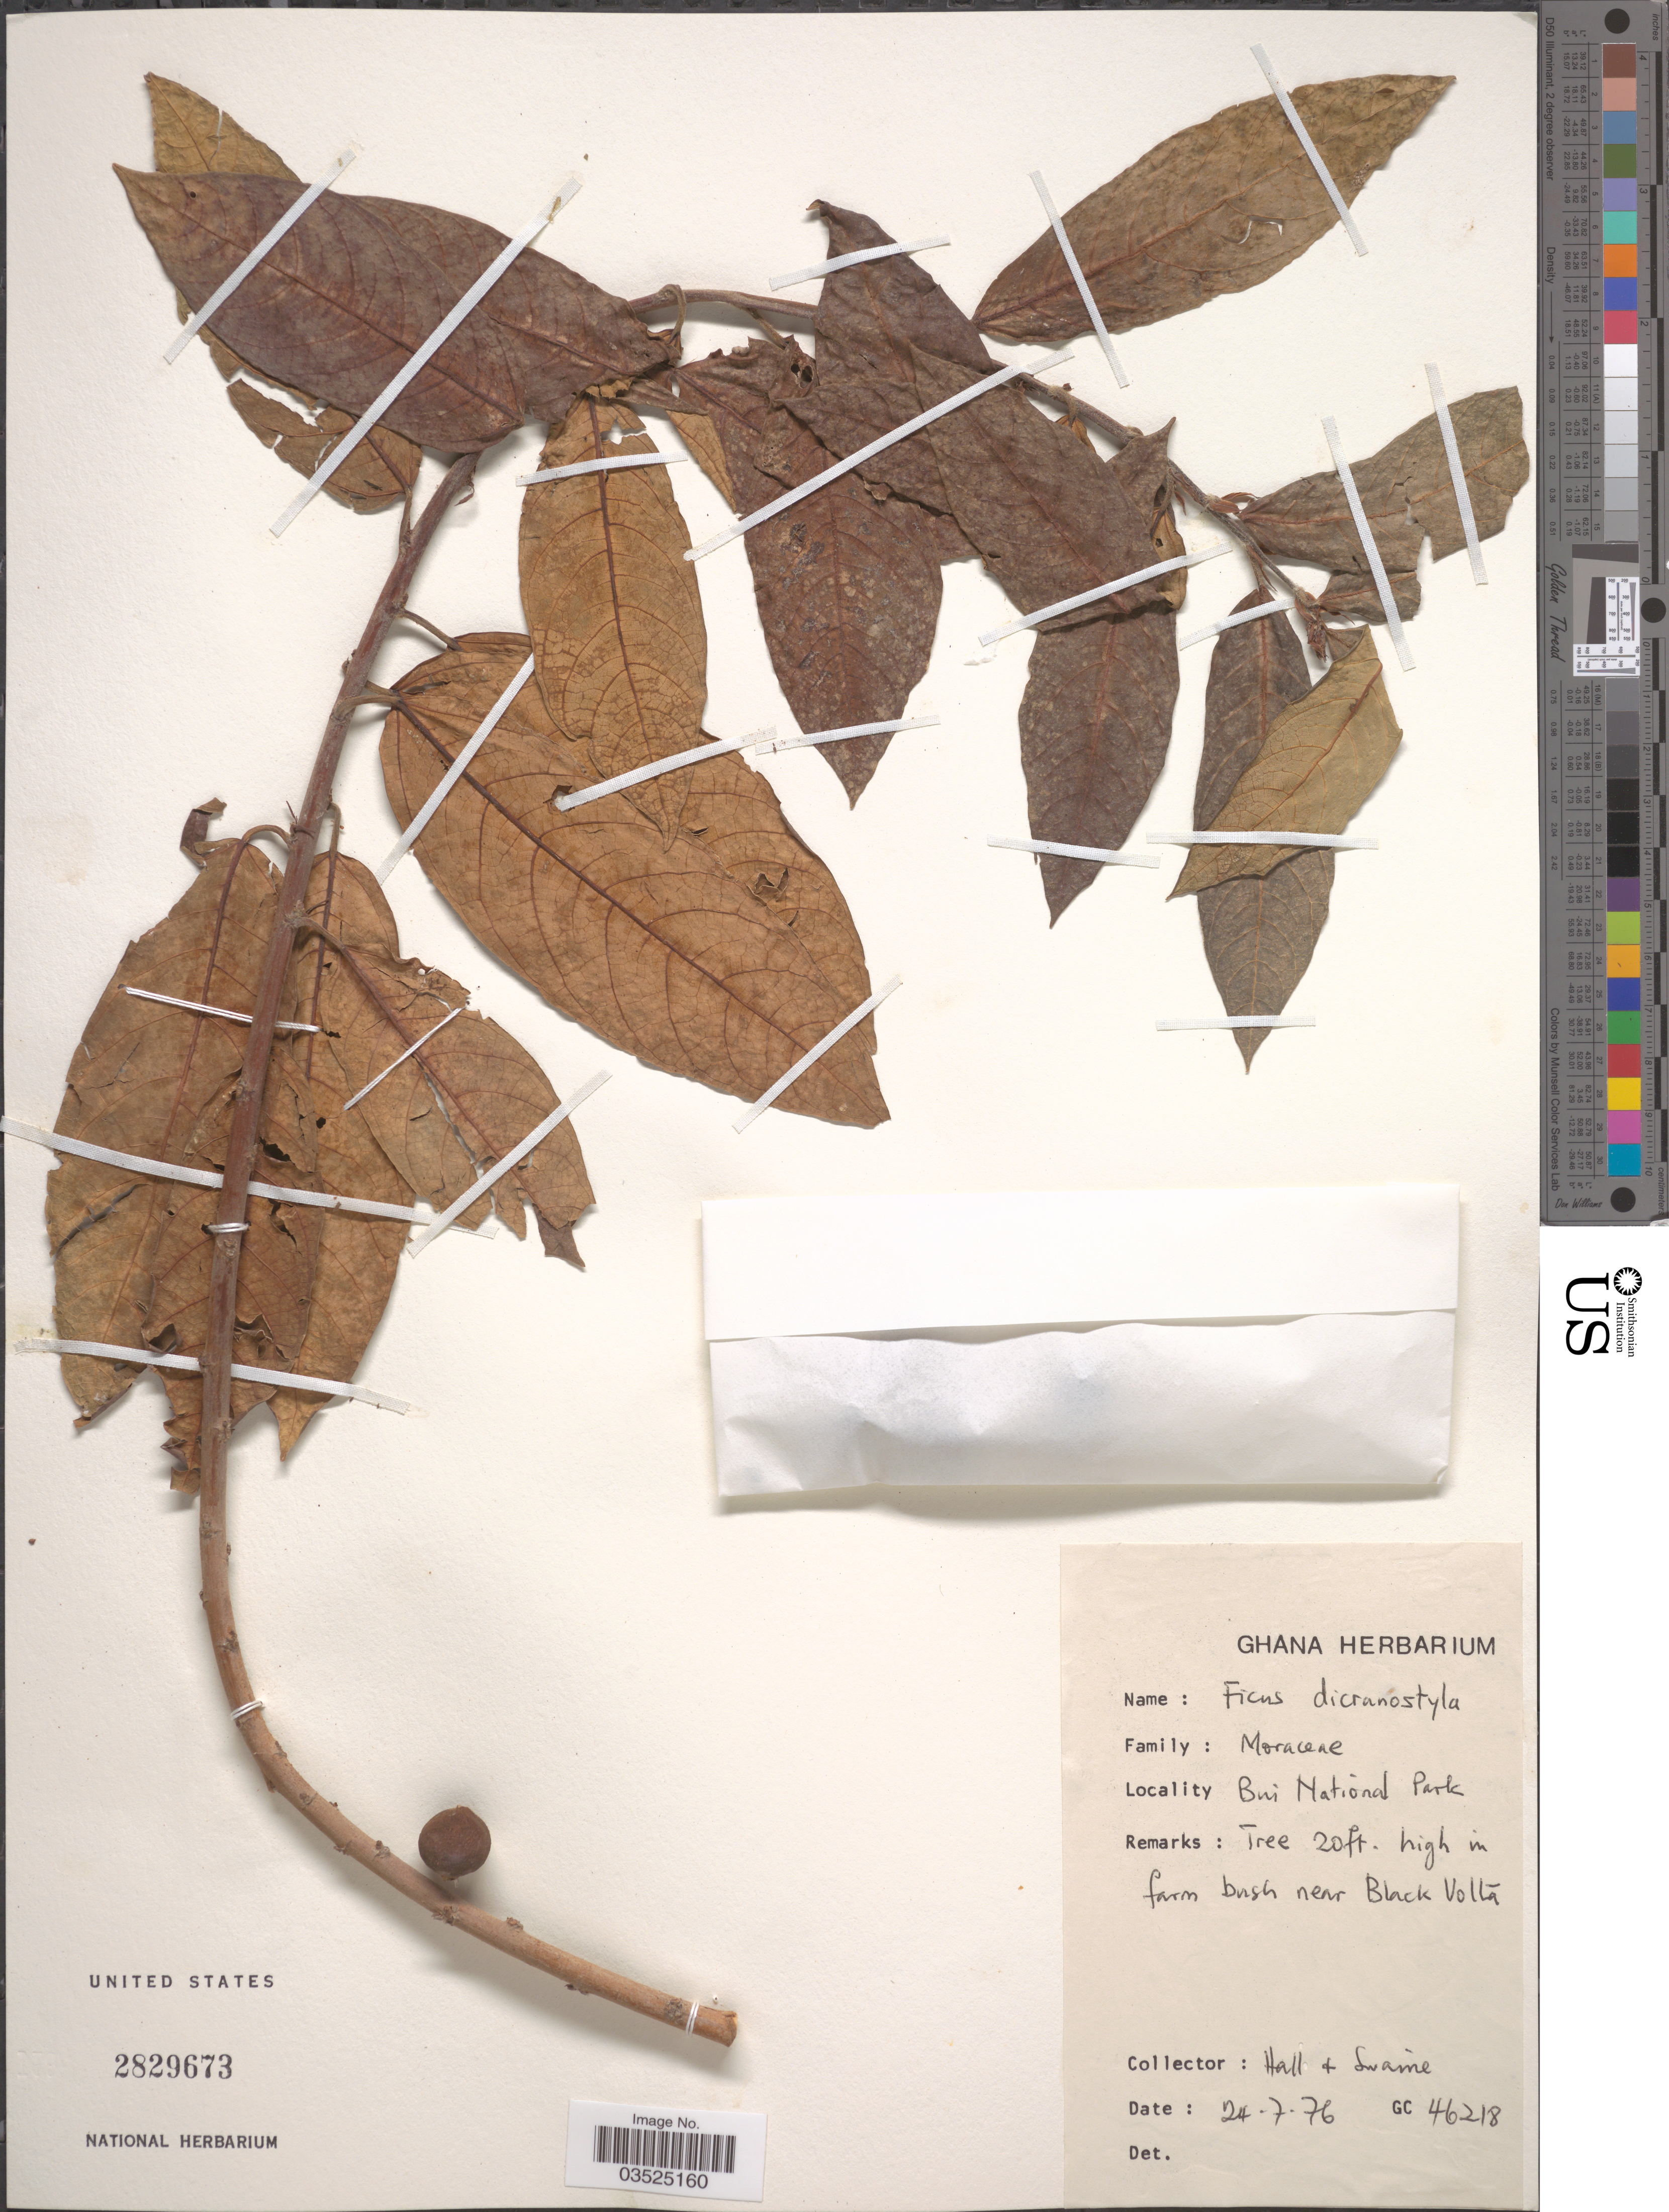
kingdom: Plantae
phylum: Tracheophyta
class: Magnoliopsida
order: Rosales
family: Moraceae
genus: Ficus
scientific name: Ficus dicranostyla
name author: Mildbr.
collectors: -- Hall & M. Swaine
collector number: GC46218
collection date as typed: Transcribed d/m/y: 24/7/76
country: Ghana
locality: Bui National Park. Farm bush near Black Volta.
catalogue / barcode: US 2829673